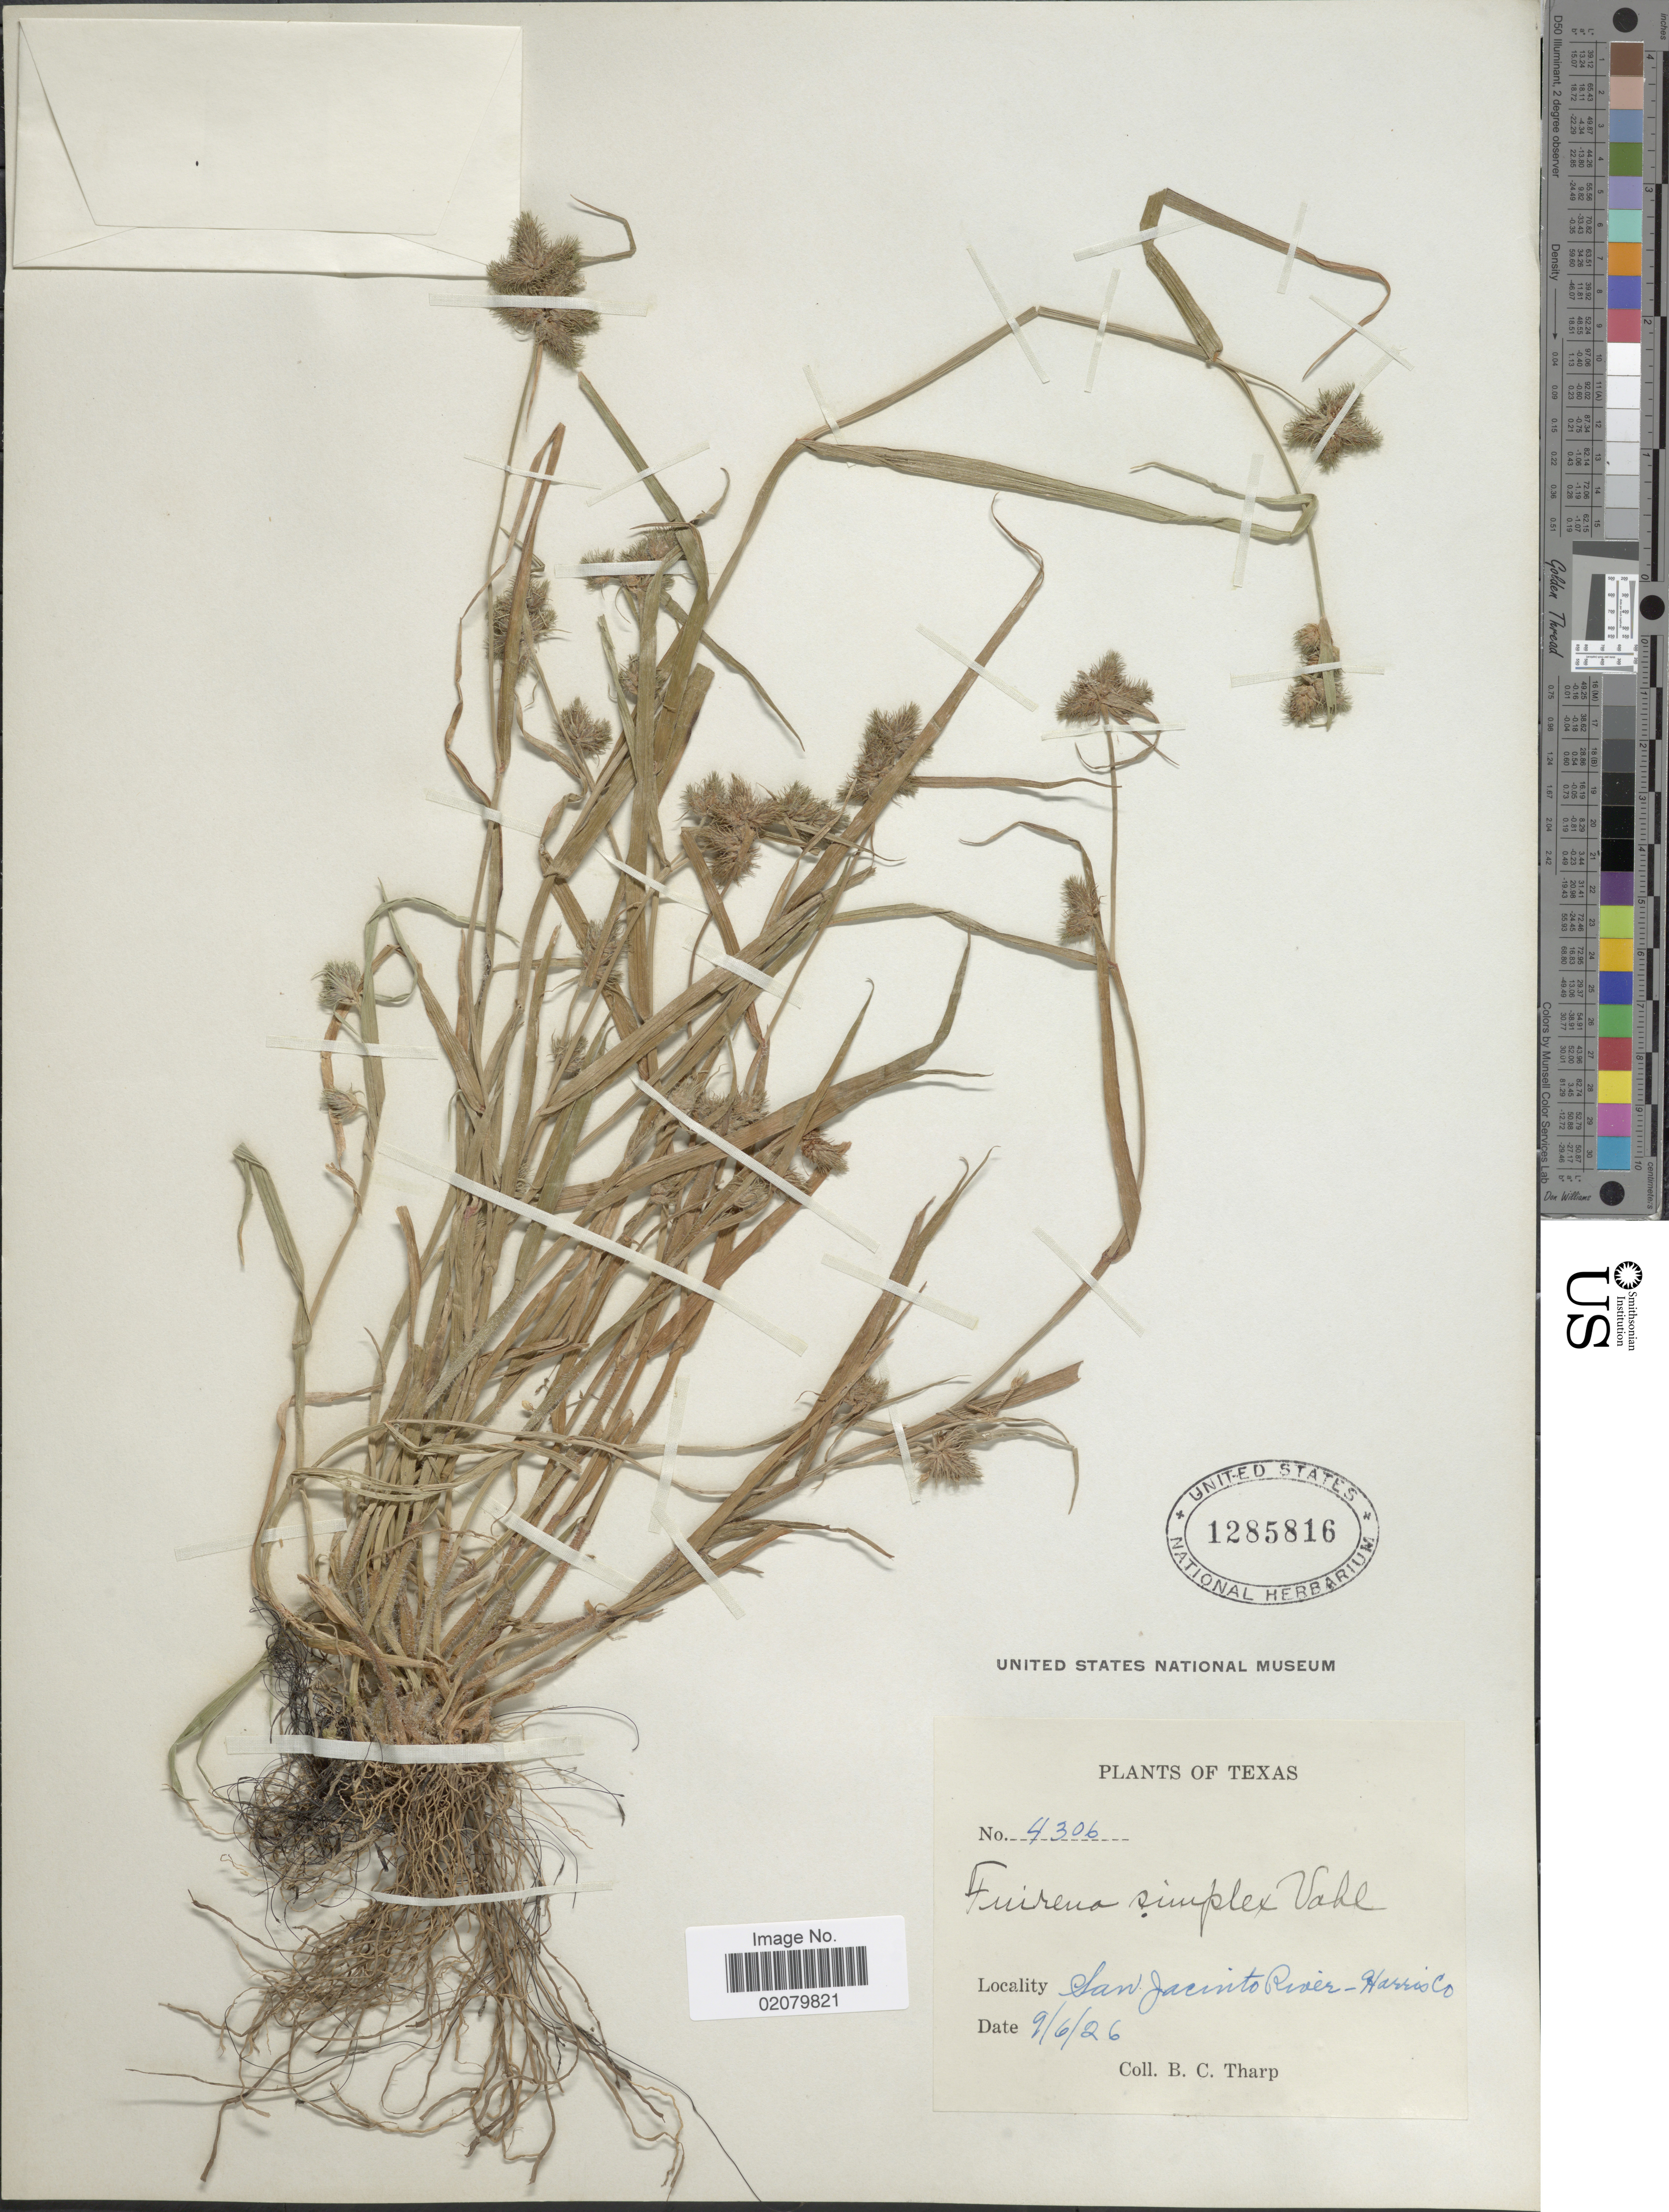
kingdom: Plantae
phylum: Tracheophyta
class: Liliopsida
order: Poales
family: Cyperaceae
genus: Fuirena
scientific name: Fuirena simplex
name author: Vahl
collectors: B. C. Tharp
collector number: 4306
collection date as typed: Transcribed d/m/y: 6/9/26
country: United States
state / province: Texas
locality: San Jacinto River - Harris Co.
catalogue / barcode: US 1285816